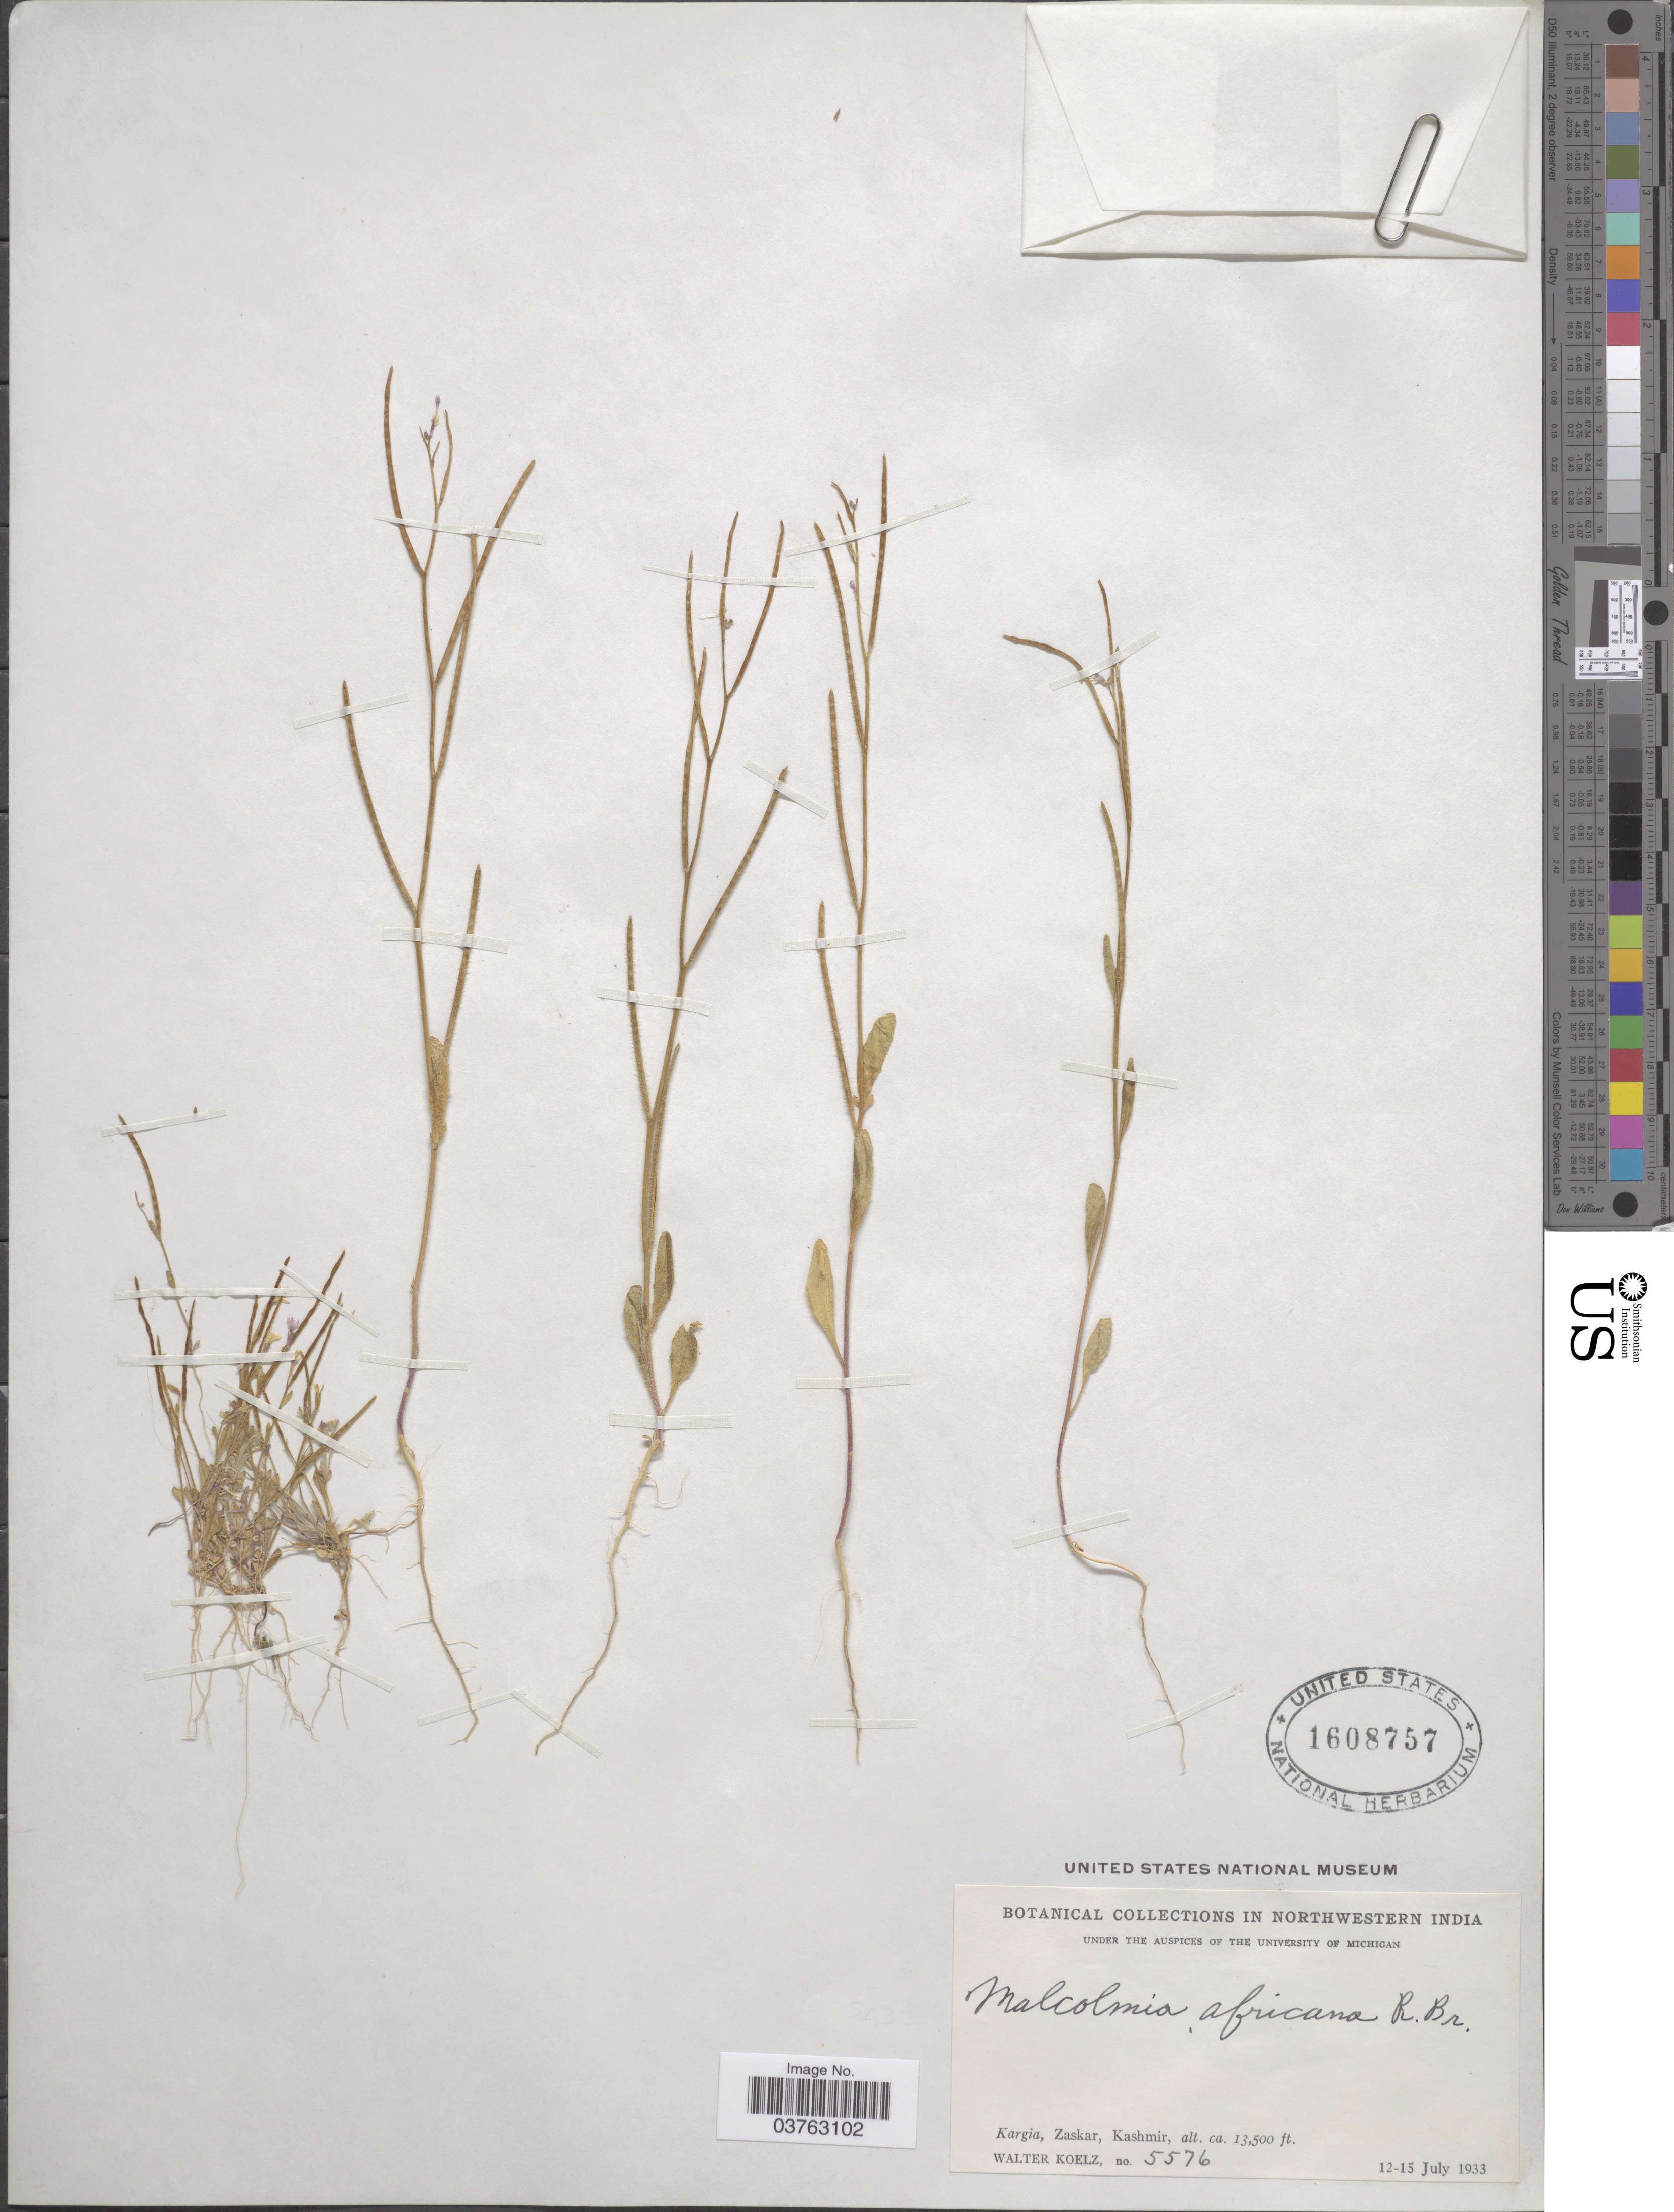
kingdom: Plantae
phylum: Tracheophyta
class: Magnoliopsida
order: Brassicales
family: Brassicaceae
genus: Malcolmia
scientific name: Malcolmia africana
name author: (L.) W.T. Aiton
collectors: W. N. Koelz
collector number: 5576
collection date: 1933-07-12/1933-07-15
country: India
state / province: Jammu and Kashmir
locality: Northwestern India. Kargia, Zaskar, Kashmir.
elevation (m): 4115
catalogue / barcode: US 1608757